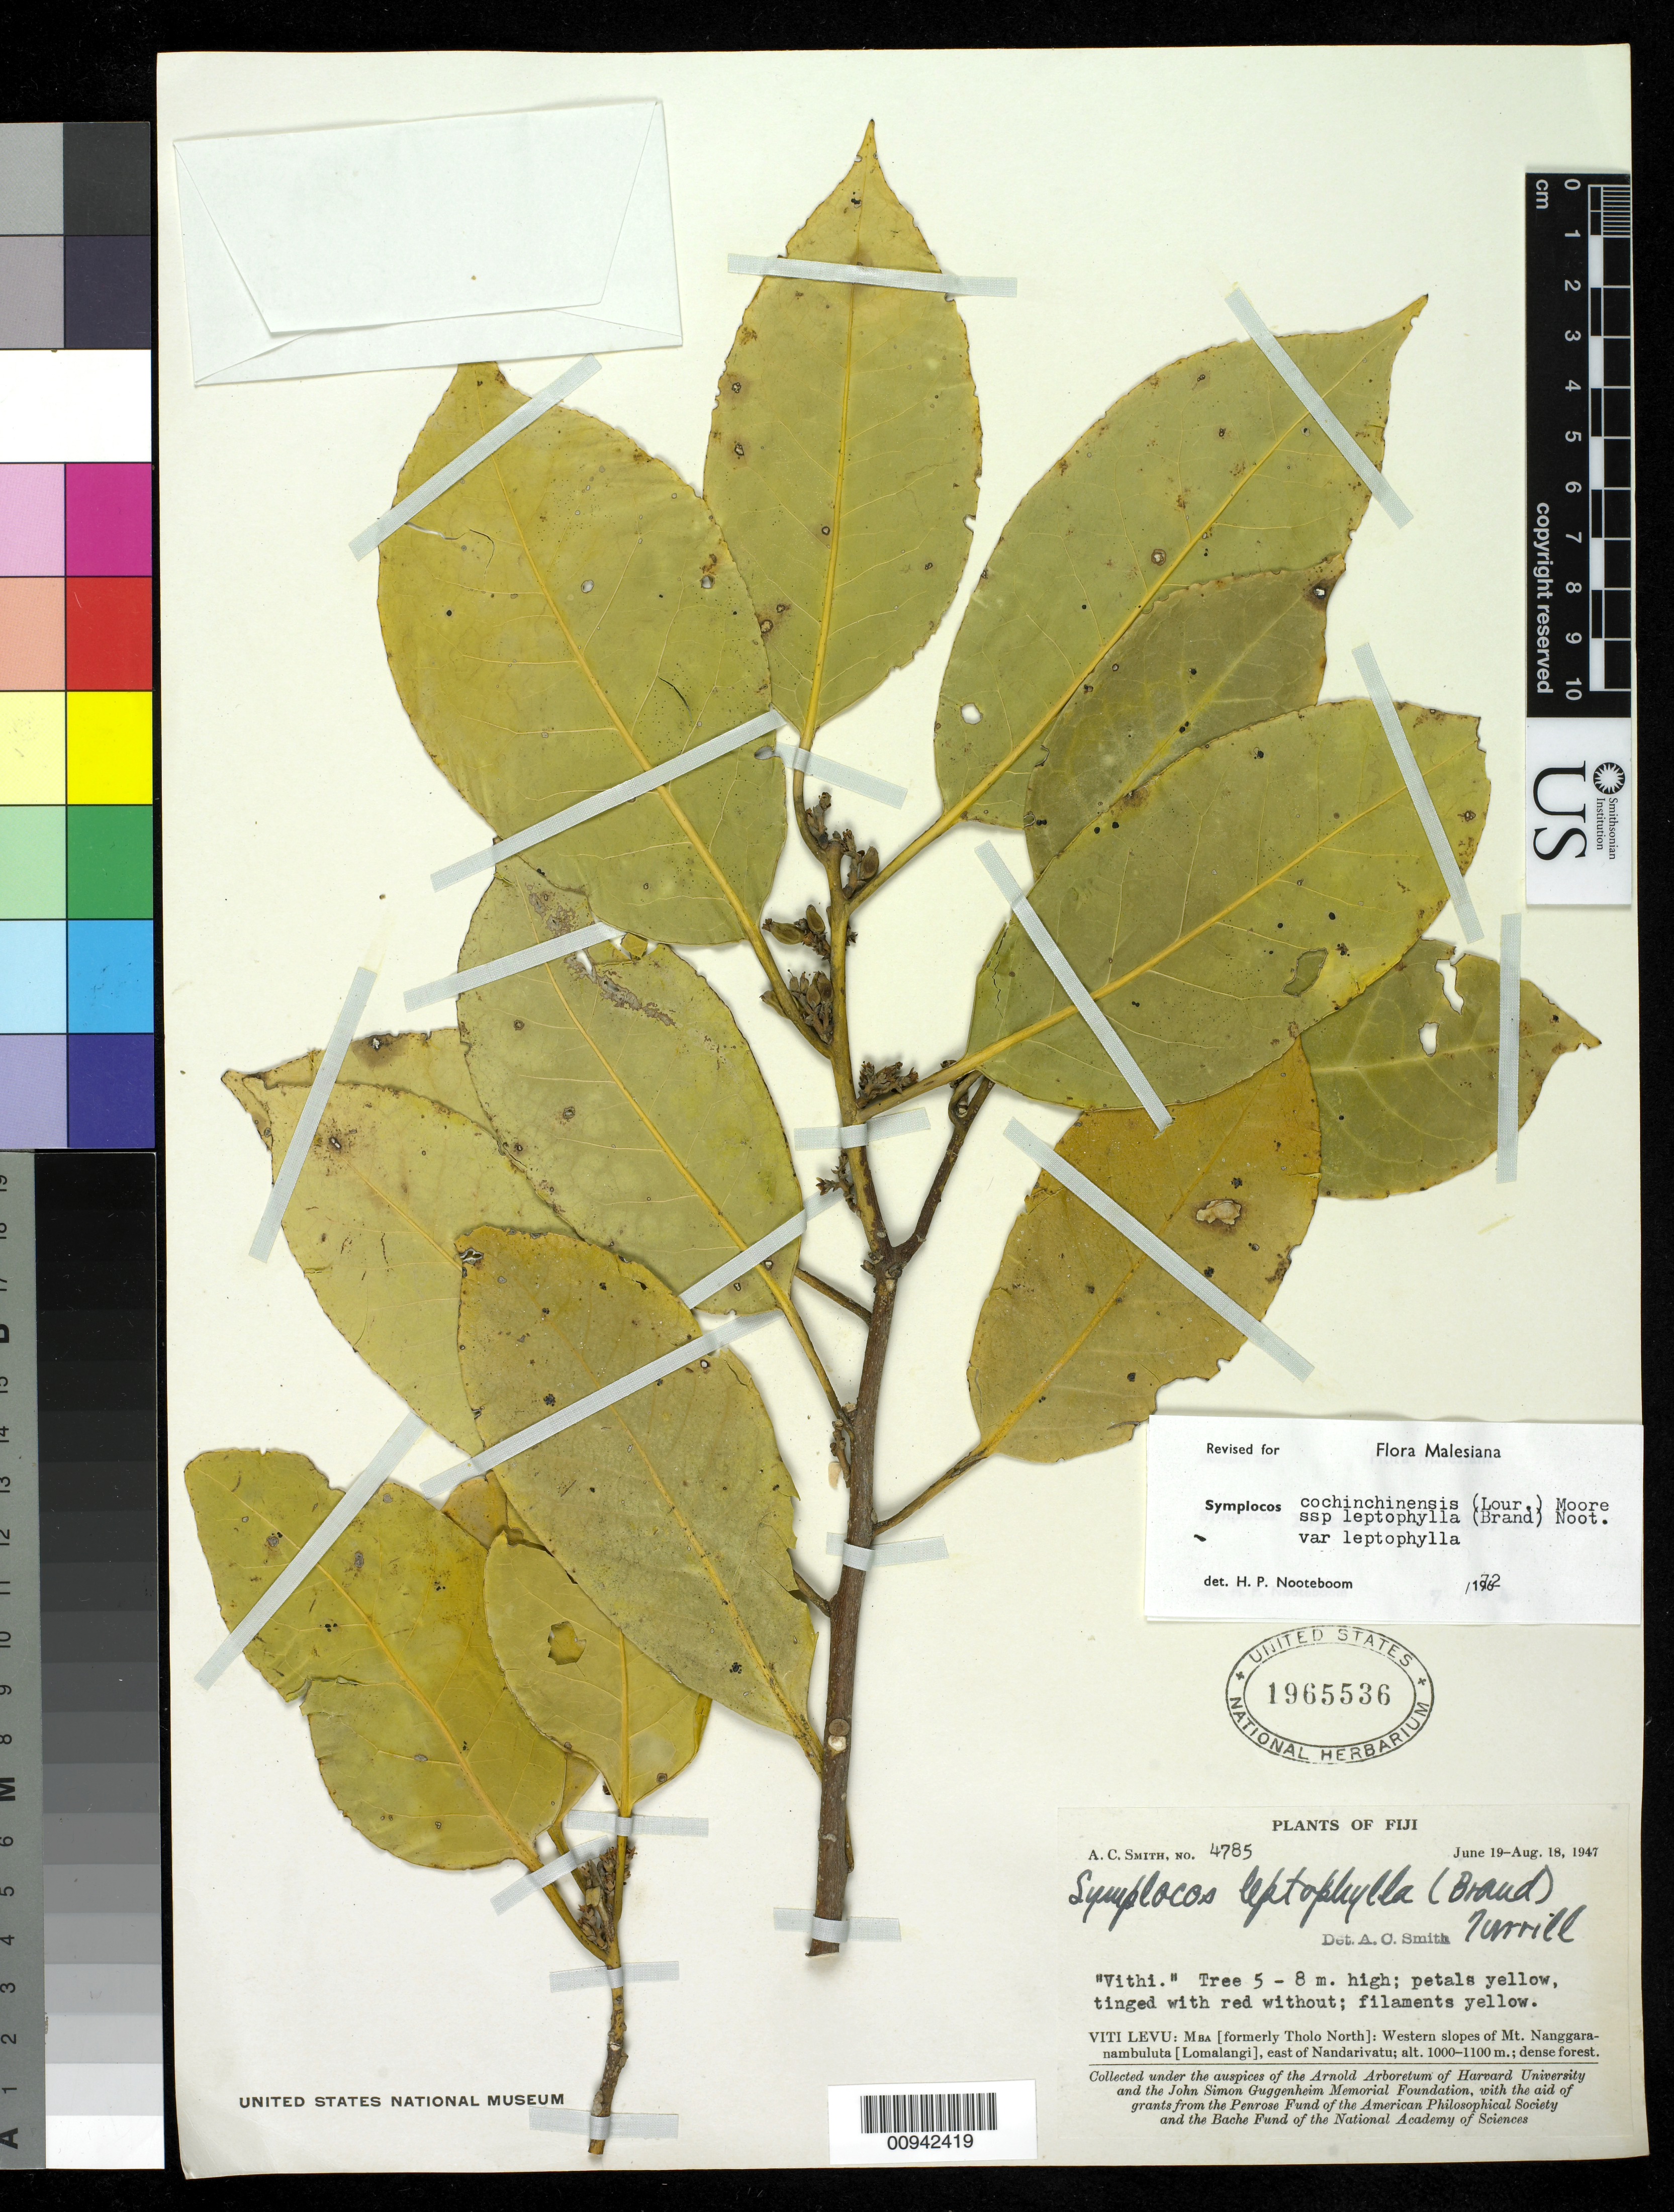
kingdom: Plantae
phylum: Tracheophyta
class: Magnoliopsida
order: Ericales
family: Symplocaceae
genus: Symplocos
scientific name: Symplocos cochinchinensis var. leptophylla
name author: (Brand) Noot.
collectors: C. A. Smith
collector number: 4785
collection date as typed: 19 Jun 1947 to 18 Aug 1947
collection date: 1947-06-19/1947-08-18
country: Fiji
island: Viti Levu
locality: Mba: (formerly Tholo North); Western slopes of Mt. Nanggara-nambuluta (Lomalangi) east of Nandarivatu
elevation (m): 1000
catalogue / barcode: US 1965536